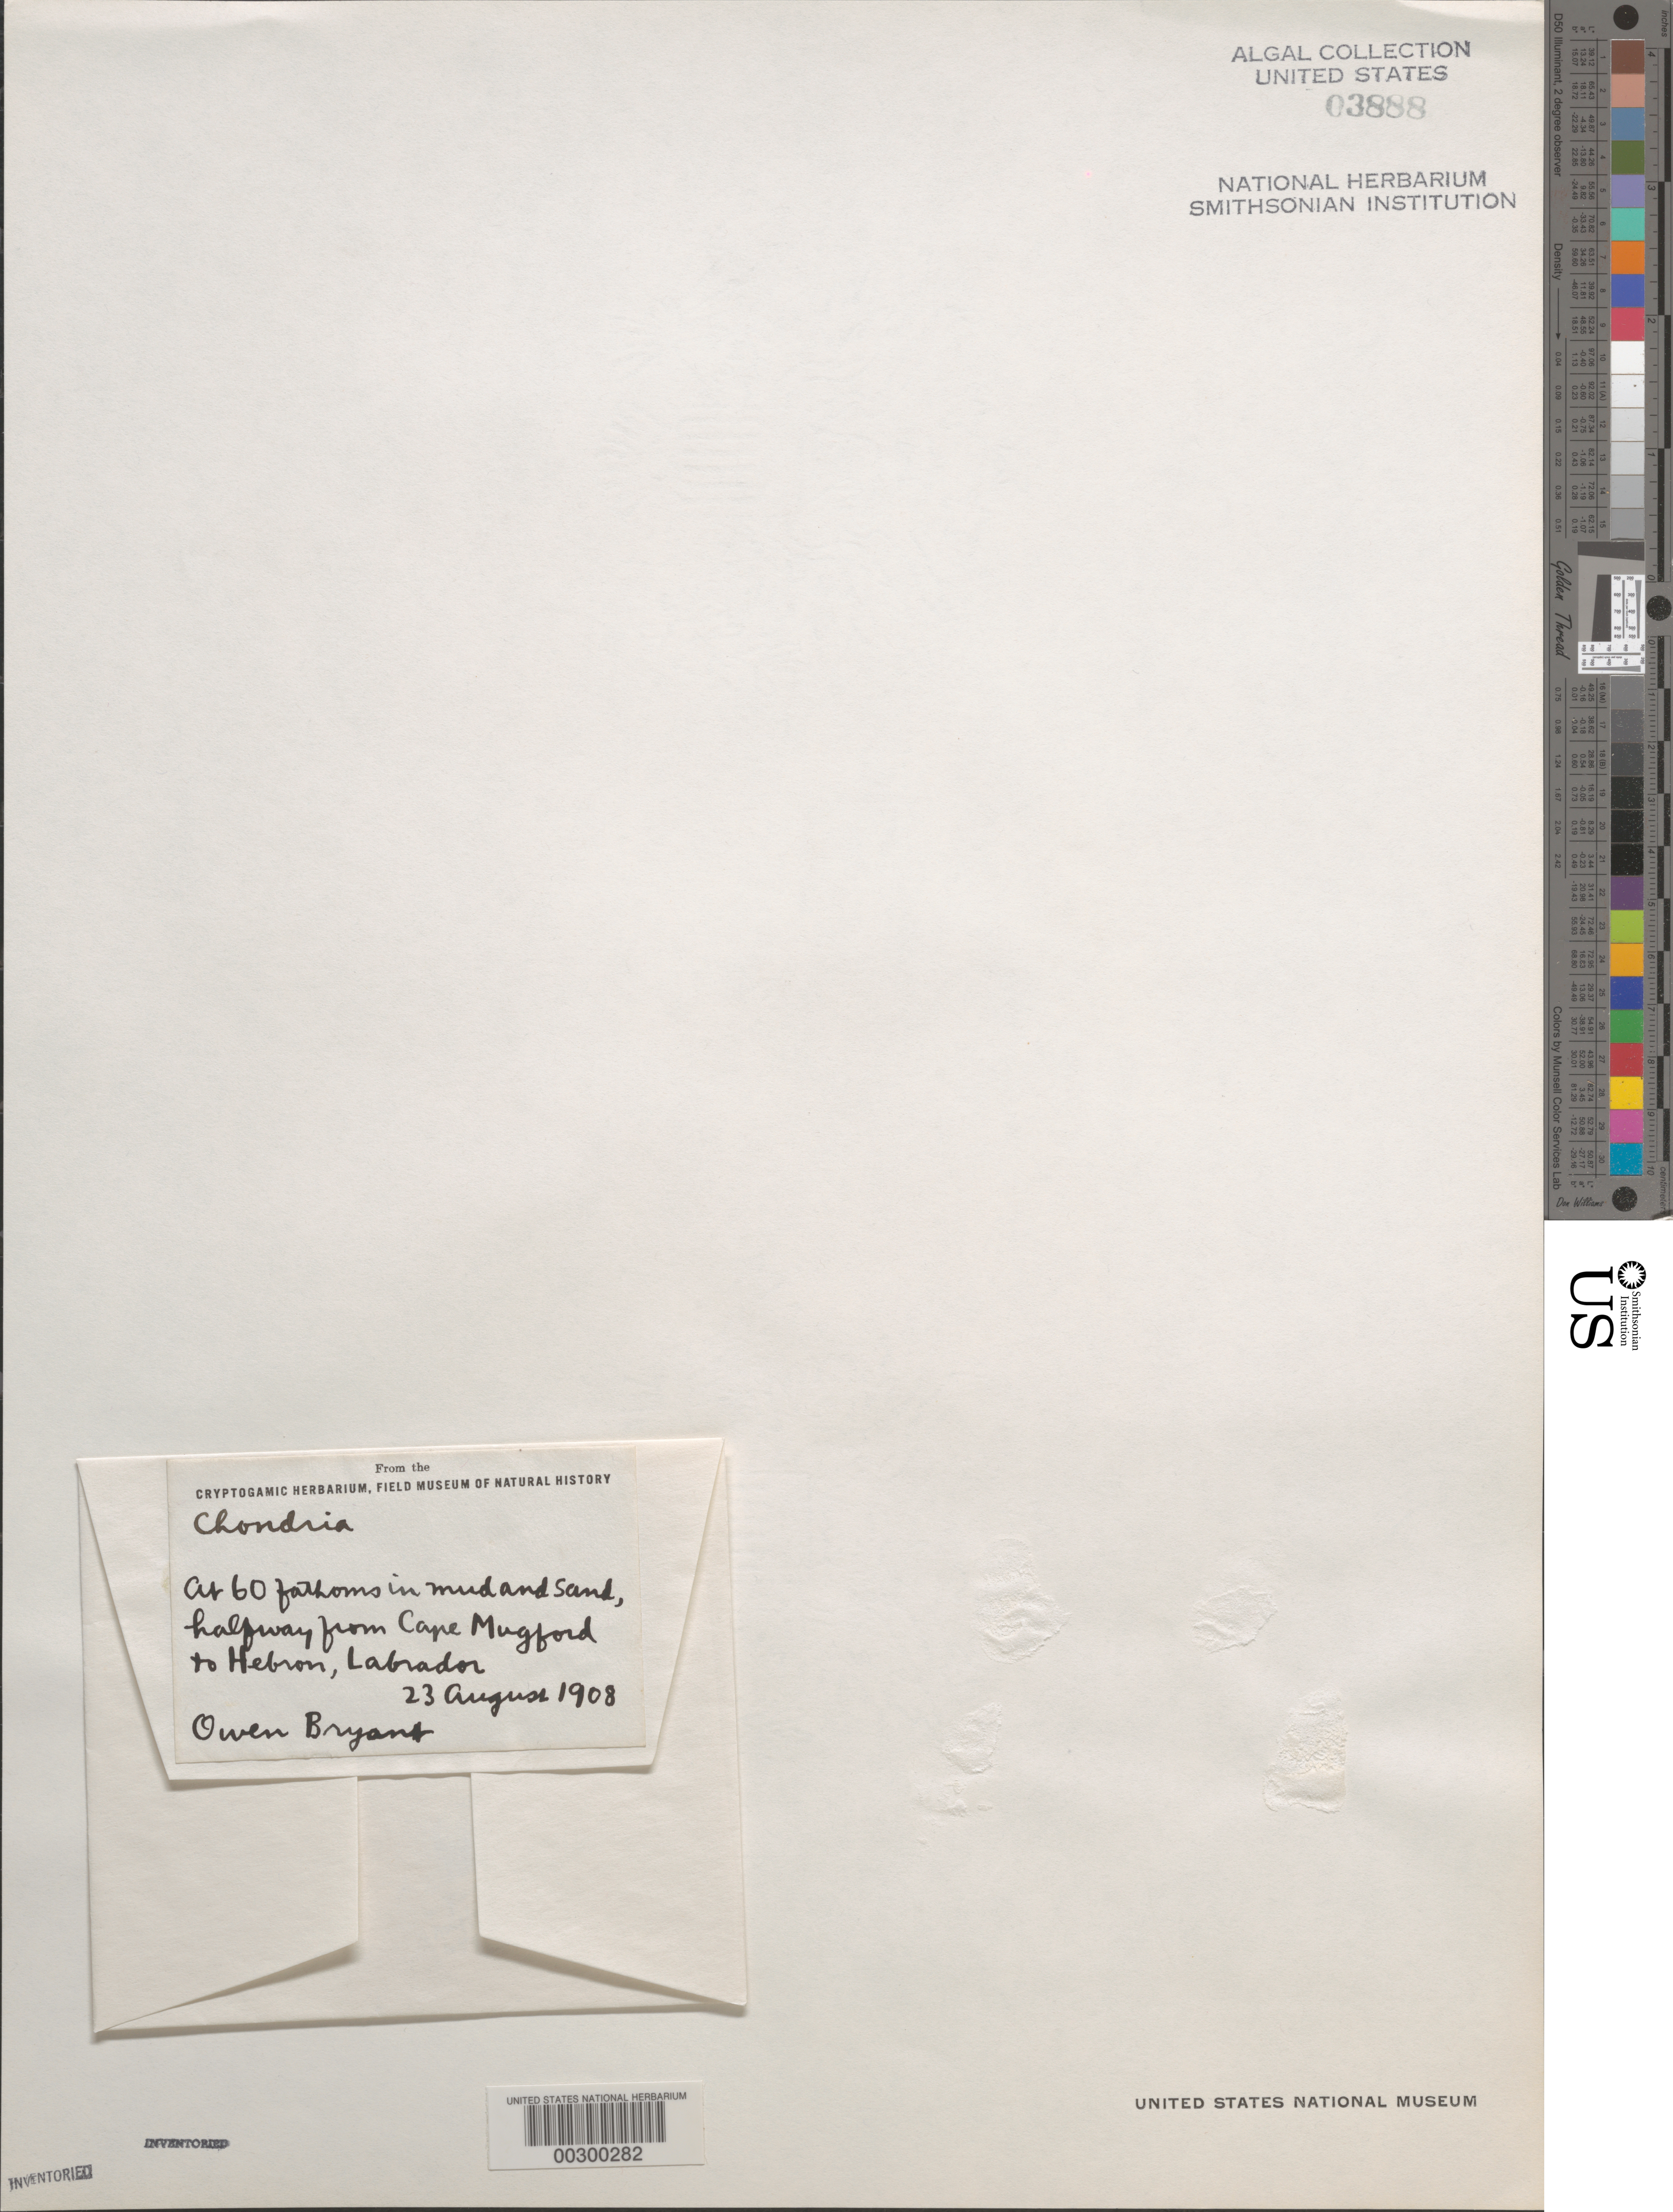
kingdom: Plantae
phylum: Rhodophyta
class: Florideophyceae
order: Ceramiales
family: Rhodomelaceae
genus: Chondria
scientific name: Chondria sp.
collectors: O. Bryant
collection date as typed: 23 Aug 1908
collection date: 1908-08-23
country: Canada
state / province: Newfoundland and Labrador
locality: Between Cape Mugford and Hebron, Labrador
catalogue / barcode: US 3888